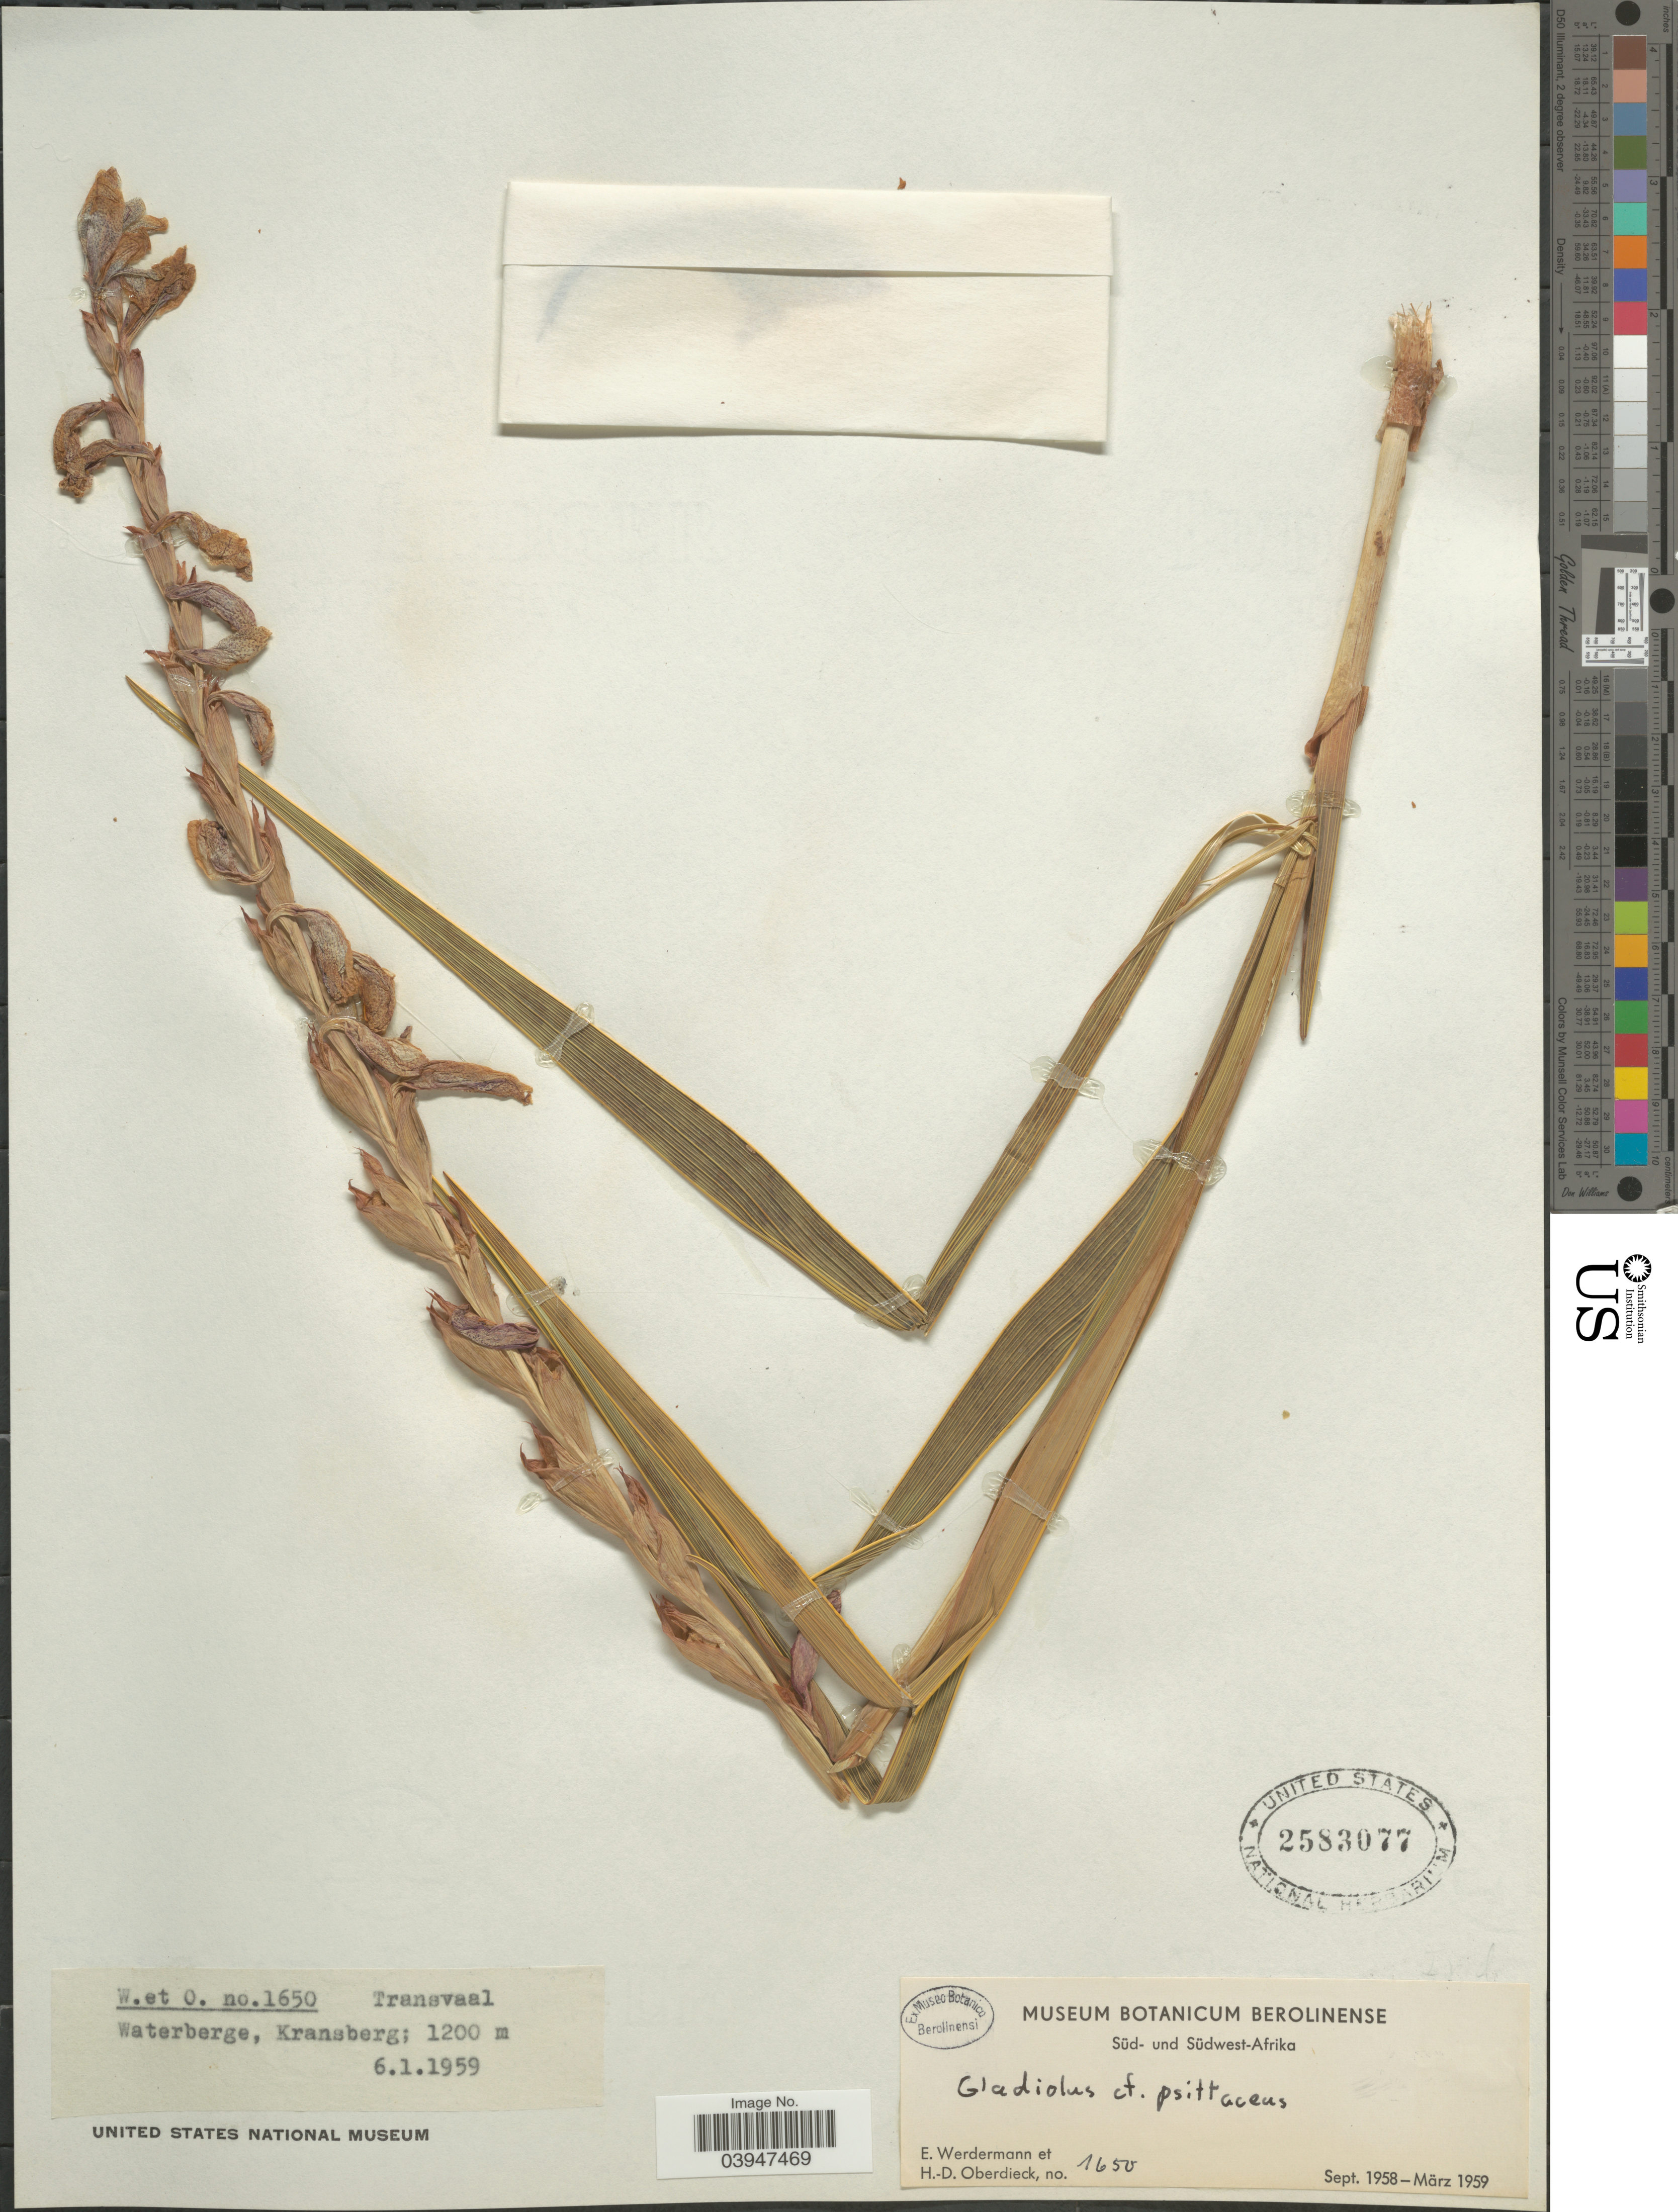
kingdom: Plantae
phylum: Tracheophyta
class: Liliopsida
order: Asparagales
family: Iridaceae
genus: Gladiolus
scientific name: Gladiolus psittacinus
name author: Hook.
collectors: E. Werdermann & H. Oberdieck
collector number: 1650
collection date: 1959-01-06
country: South Africa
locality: Transvaal. Waterberge, Kransberg.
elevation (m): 1200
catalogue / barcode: US 2583077